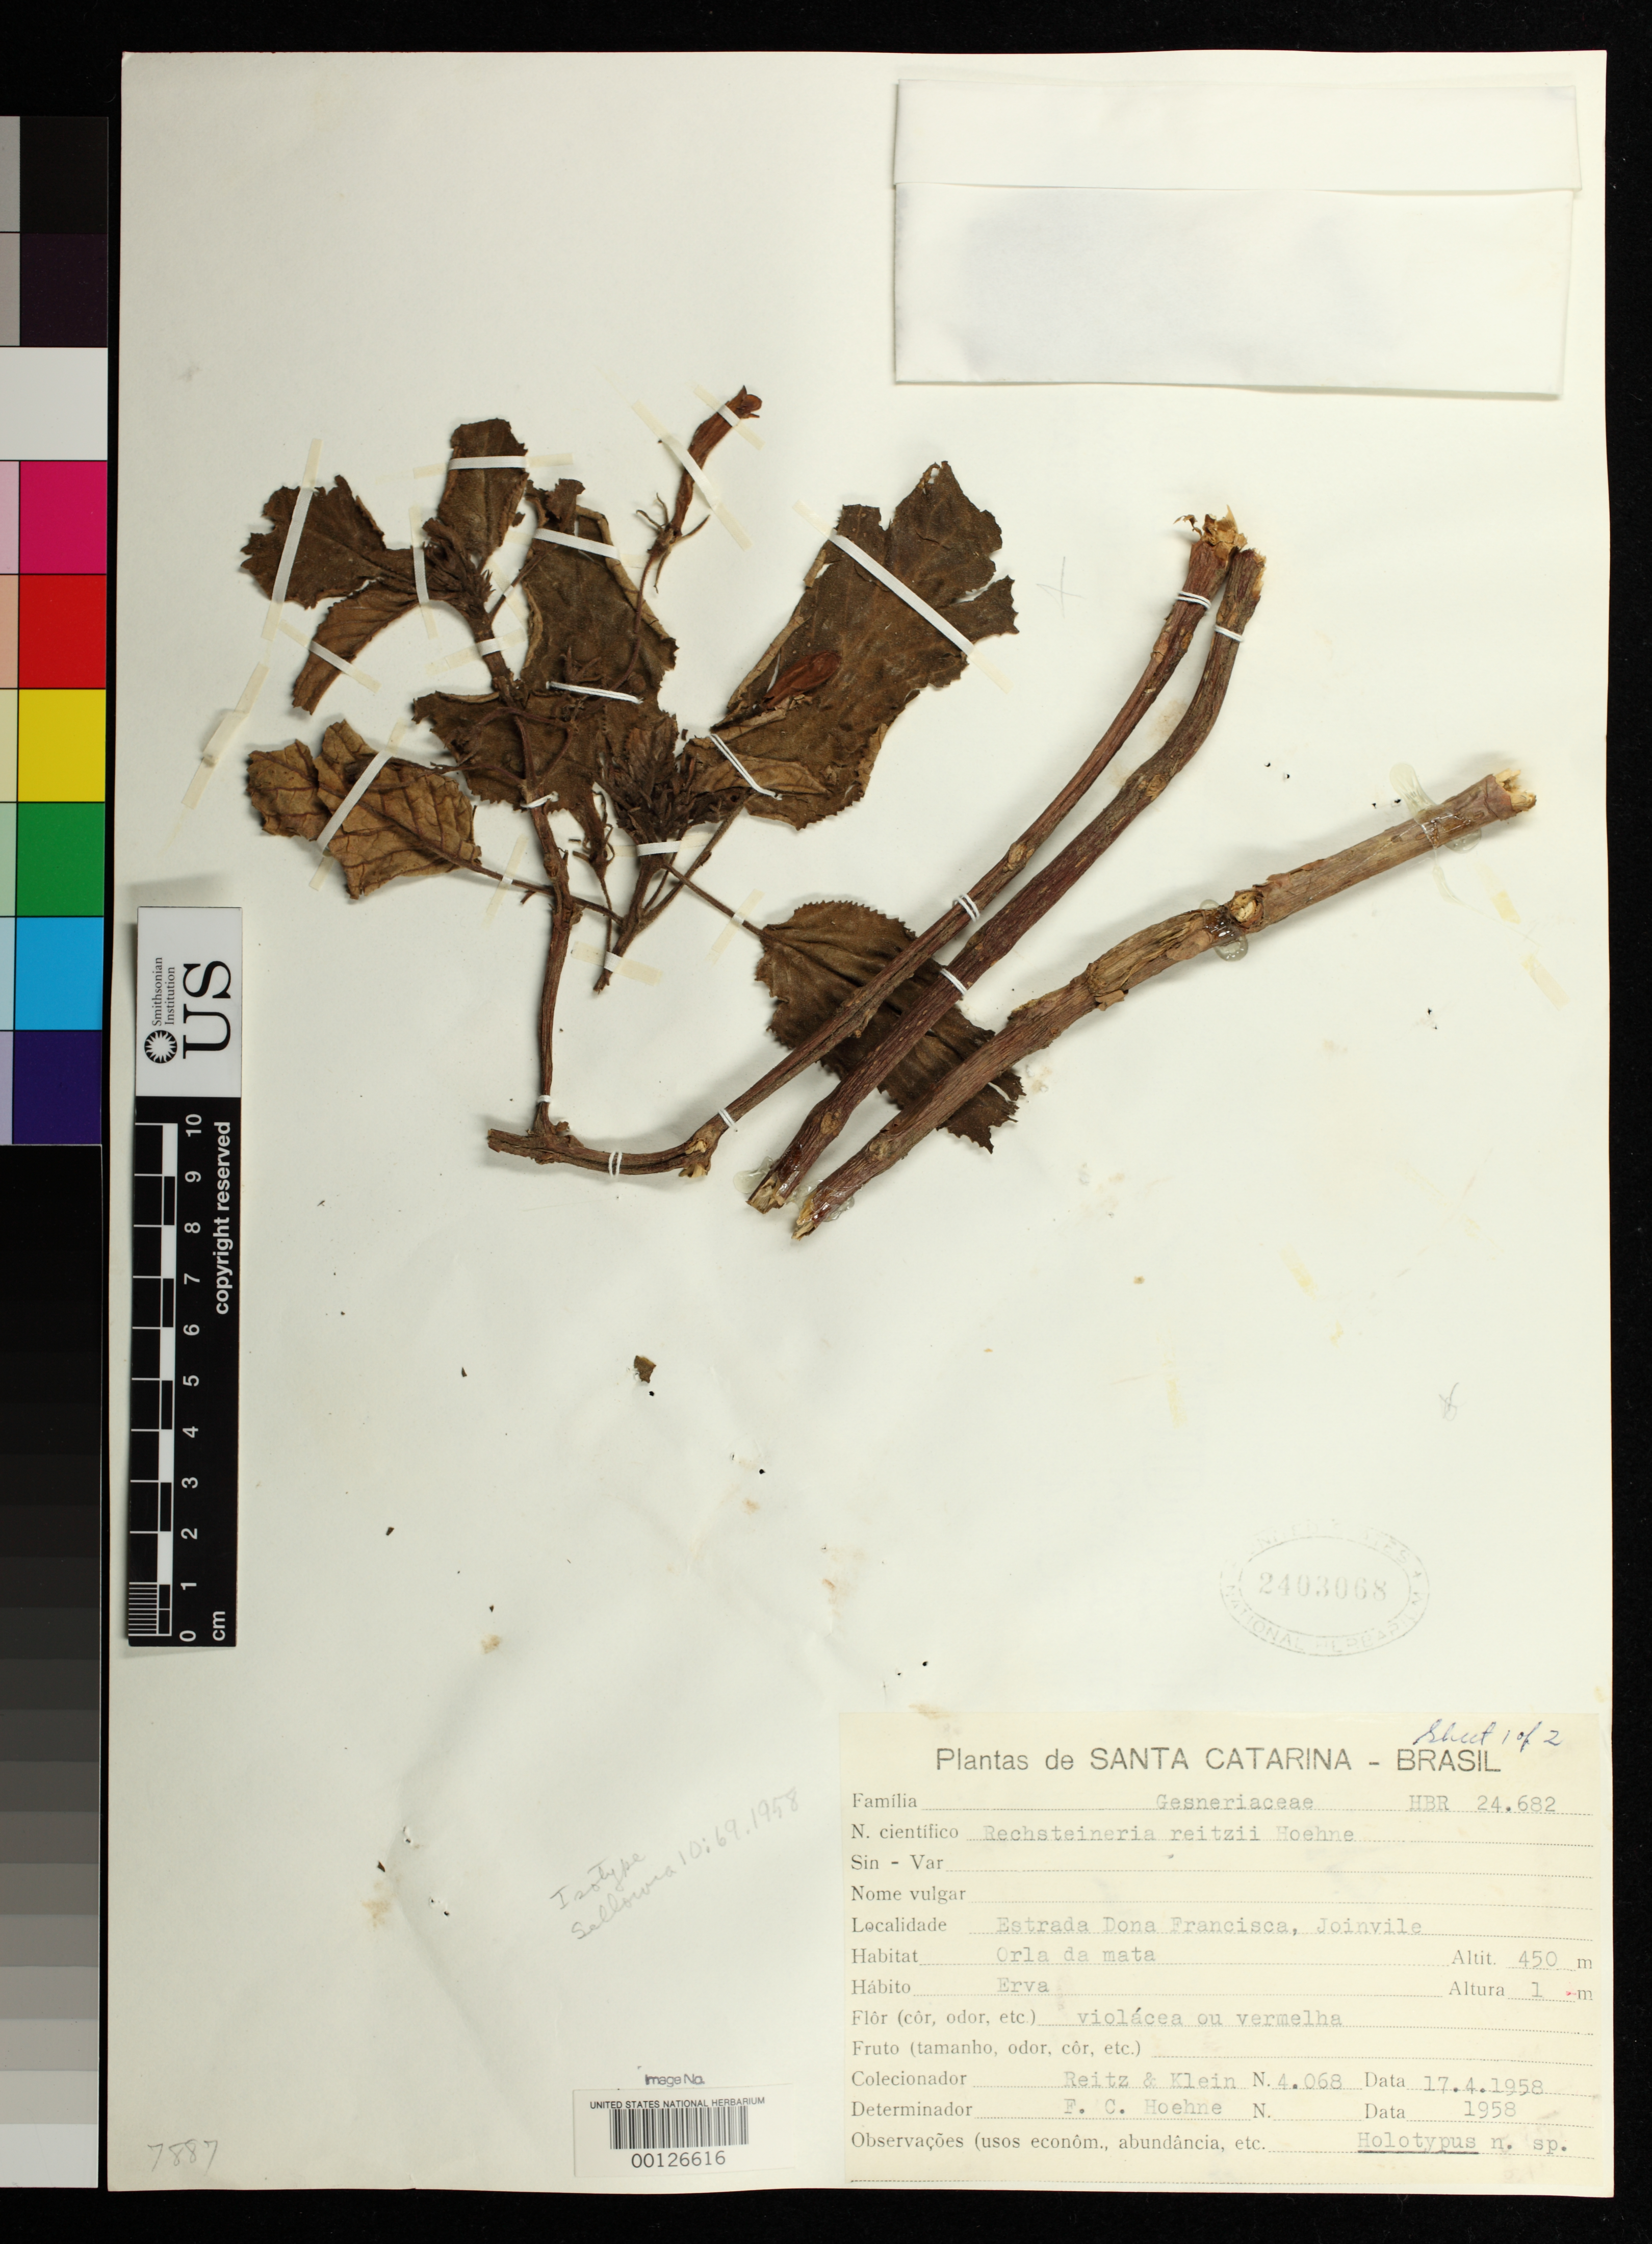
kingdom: Plantae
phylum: Tracheophyta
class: Magnoliopsida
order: Lamiales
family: Gesneriaceae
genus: Rechsteineria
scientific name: Rechsteineria reitzii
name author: Hoehne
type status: Isotype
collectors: R. Reitz & R. M. Klein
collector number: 4068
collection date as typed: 17 Apr 1958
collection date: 1958-04-17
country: Brazil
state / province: Santa Catarina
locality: Dona Francisca, Joinvile.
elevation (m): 450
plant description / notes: See also sheet 2 (USNH 2403069)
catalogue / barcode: US 2403068